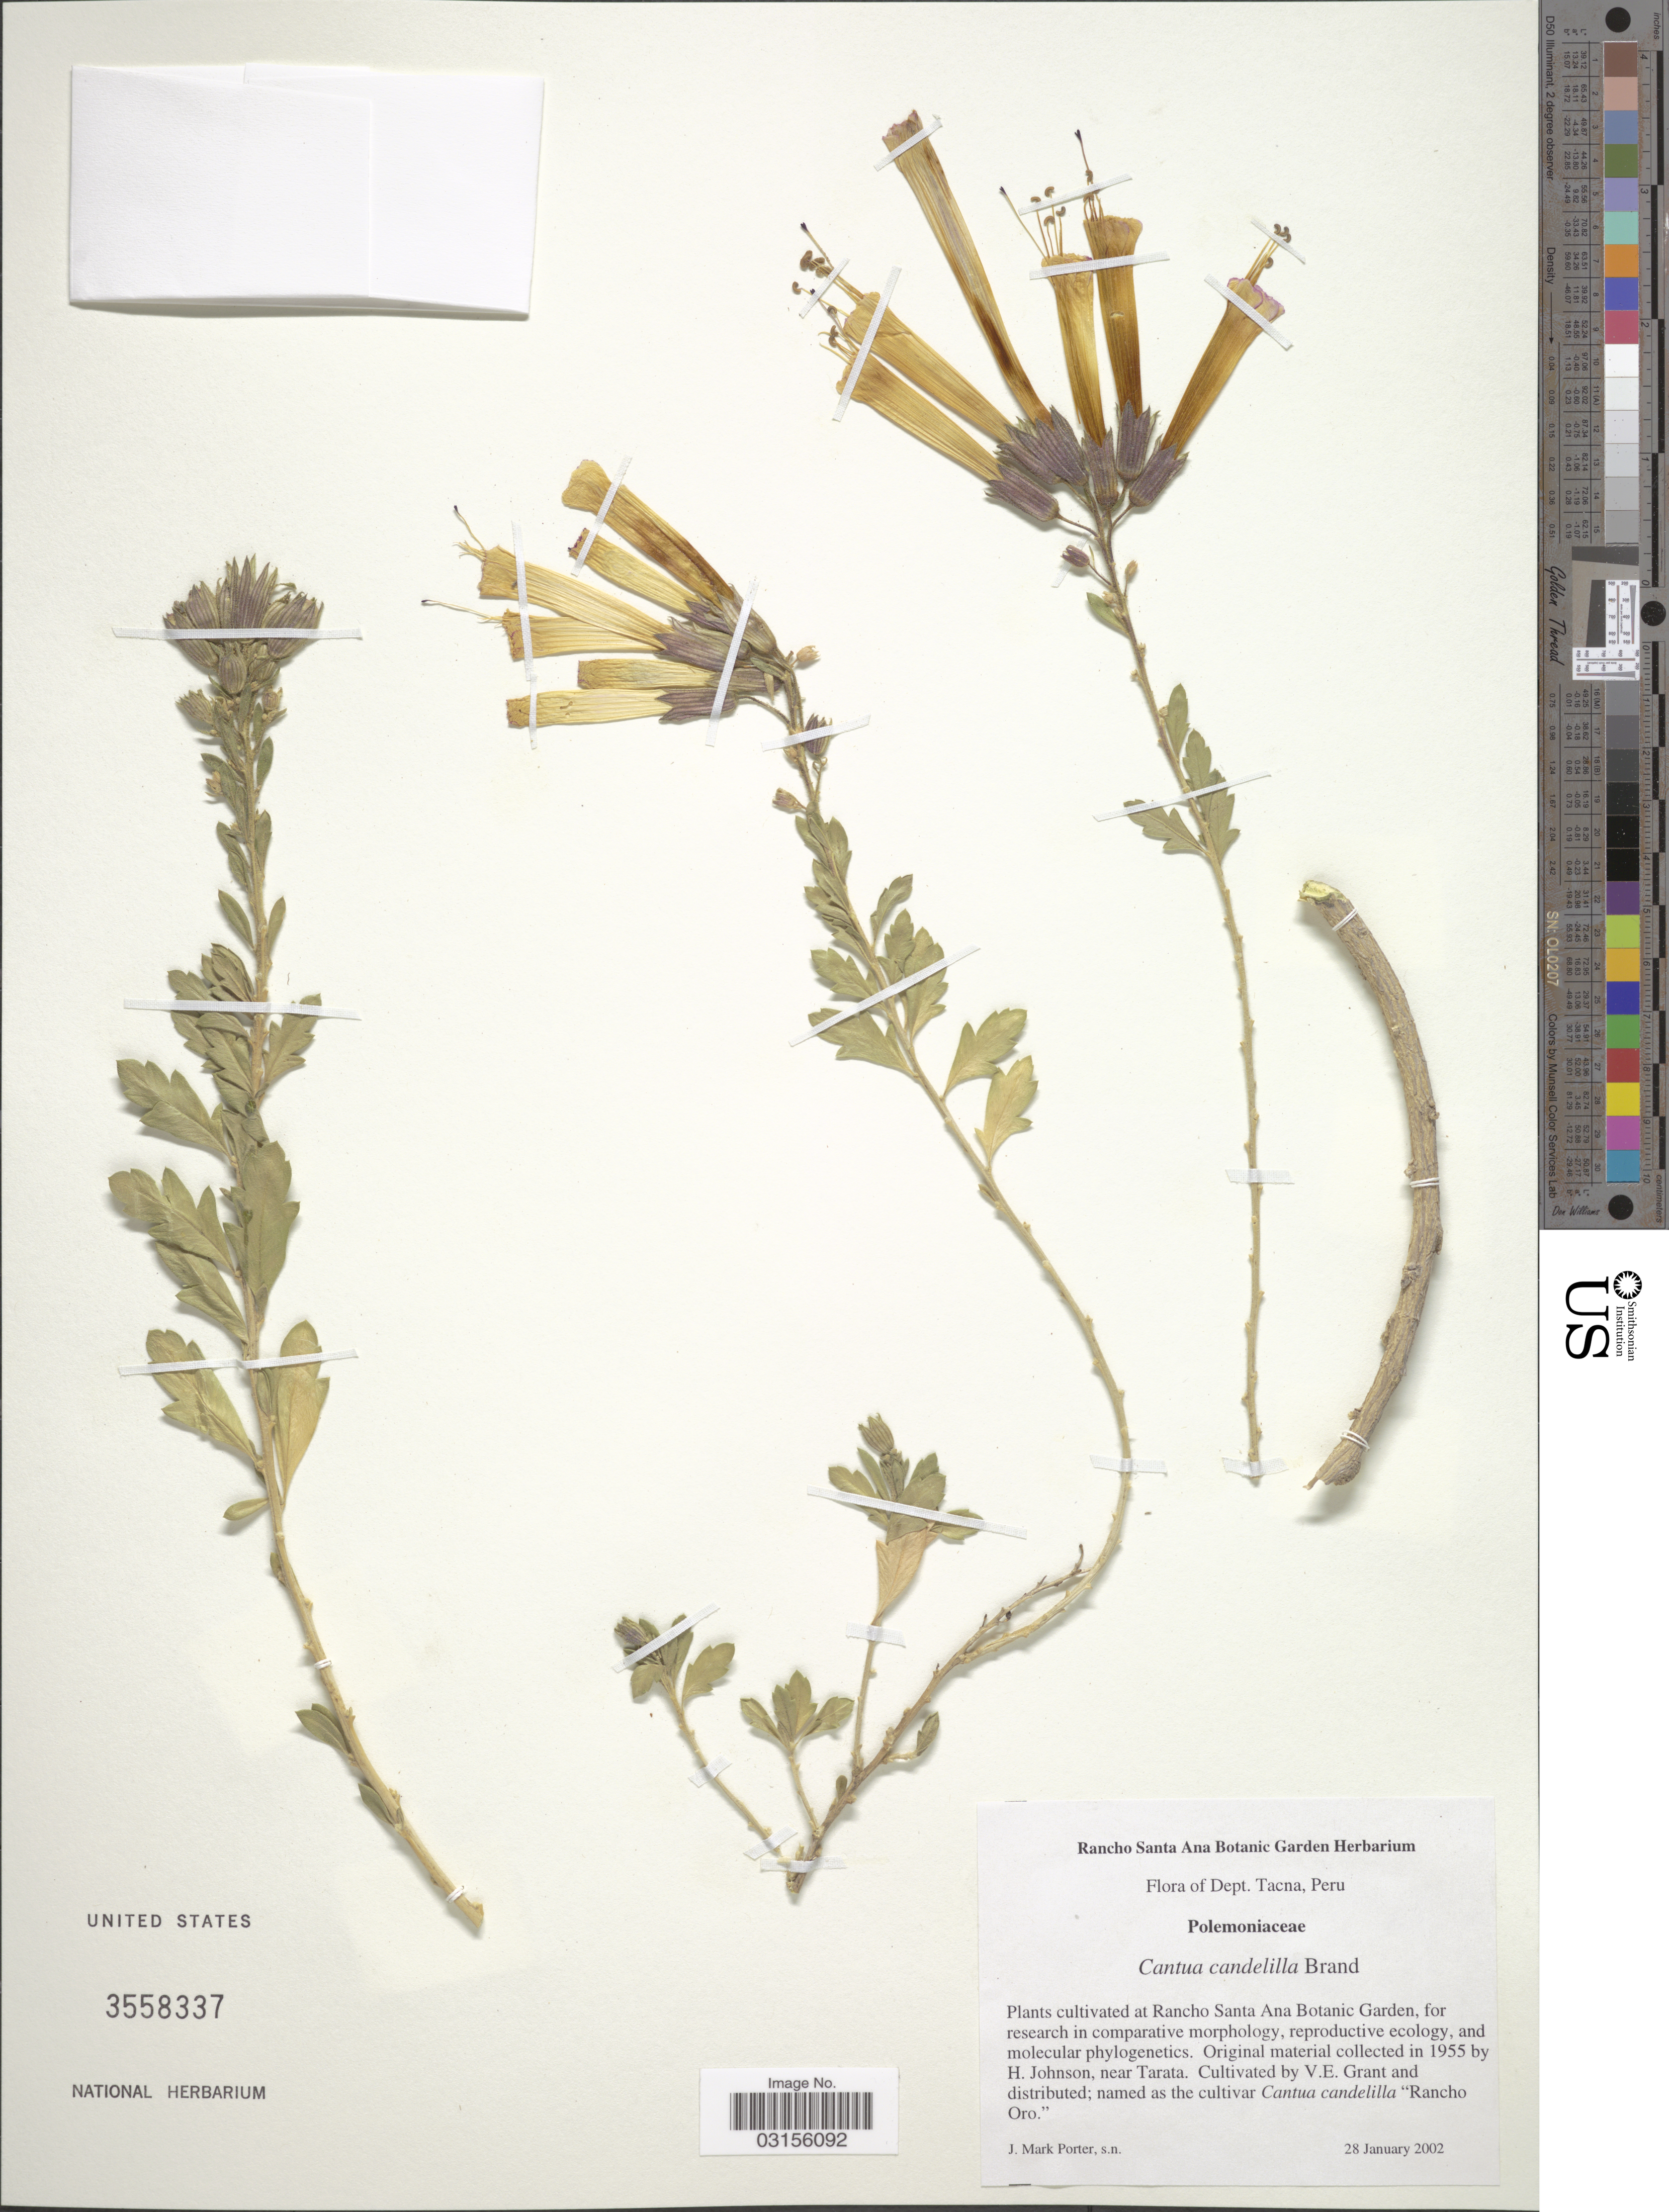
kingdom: Plantae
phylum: Tracheophyta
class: Magnoliopsida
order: Ericales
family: Polemoniaceae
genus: Cantua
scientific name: Cantua candelilla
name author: Brand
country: United States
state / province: California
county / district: Orange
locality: Rancho Santa Ana Botanic Garden.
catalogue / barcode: US 3558337